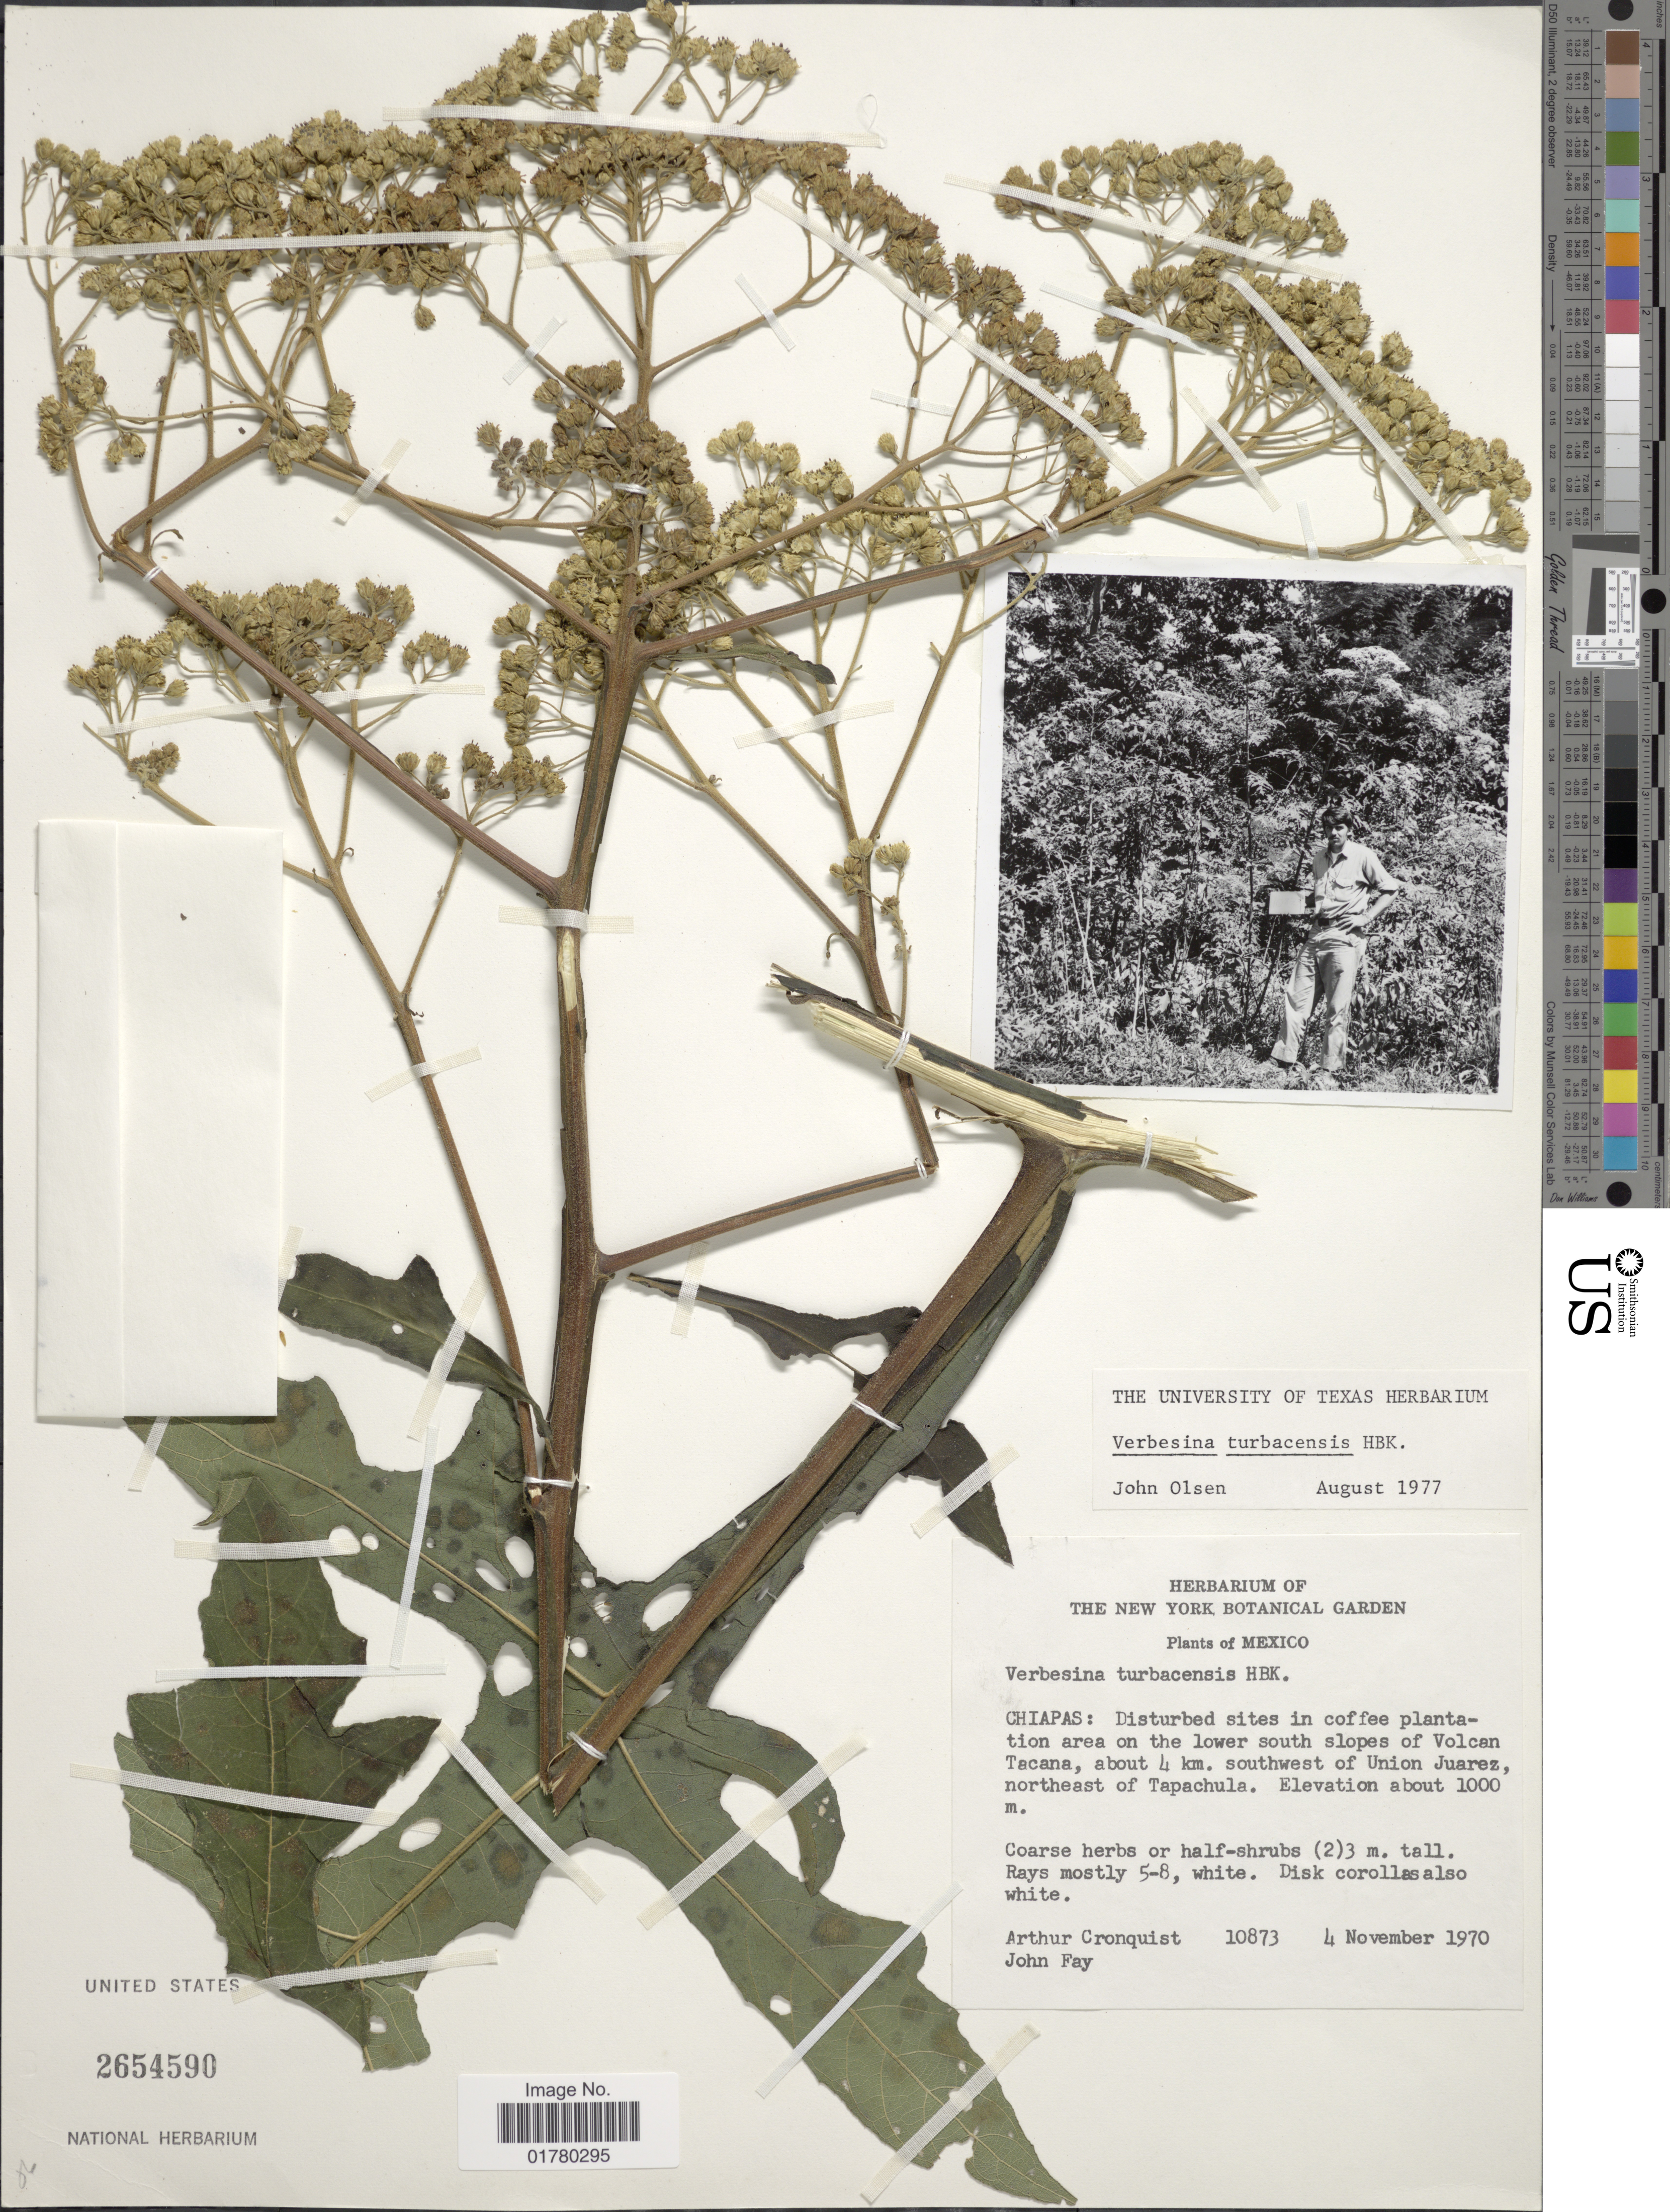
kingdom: Plantae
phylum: Tracheophyta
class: Magnoliopsida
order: Asterales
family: Asteraceae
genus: Verbesina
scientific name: Verbesina turbacensis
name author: Kunth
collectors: A. J. Cronquist & J. M. Fay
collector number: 10873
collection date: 1970-11-04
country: Mexico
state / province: Chiapas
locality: Disturbed sites in coffee plantation area on the lower south of slopes of Volcan Tacana, about 4 km. southwest of Union Juarez, northeast of Tapachula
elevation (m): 1000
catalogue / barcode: US 2654590